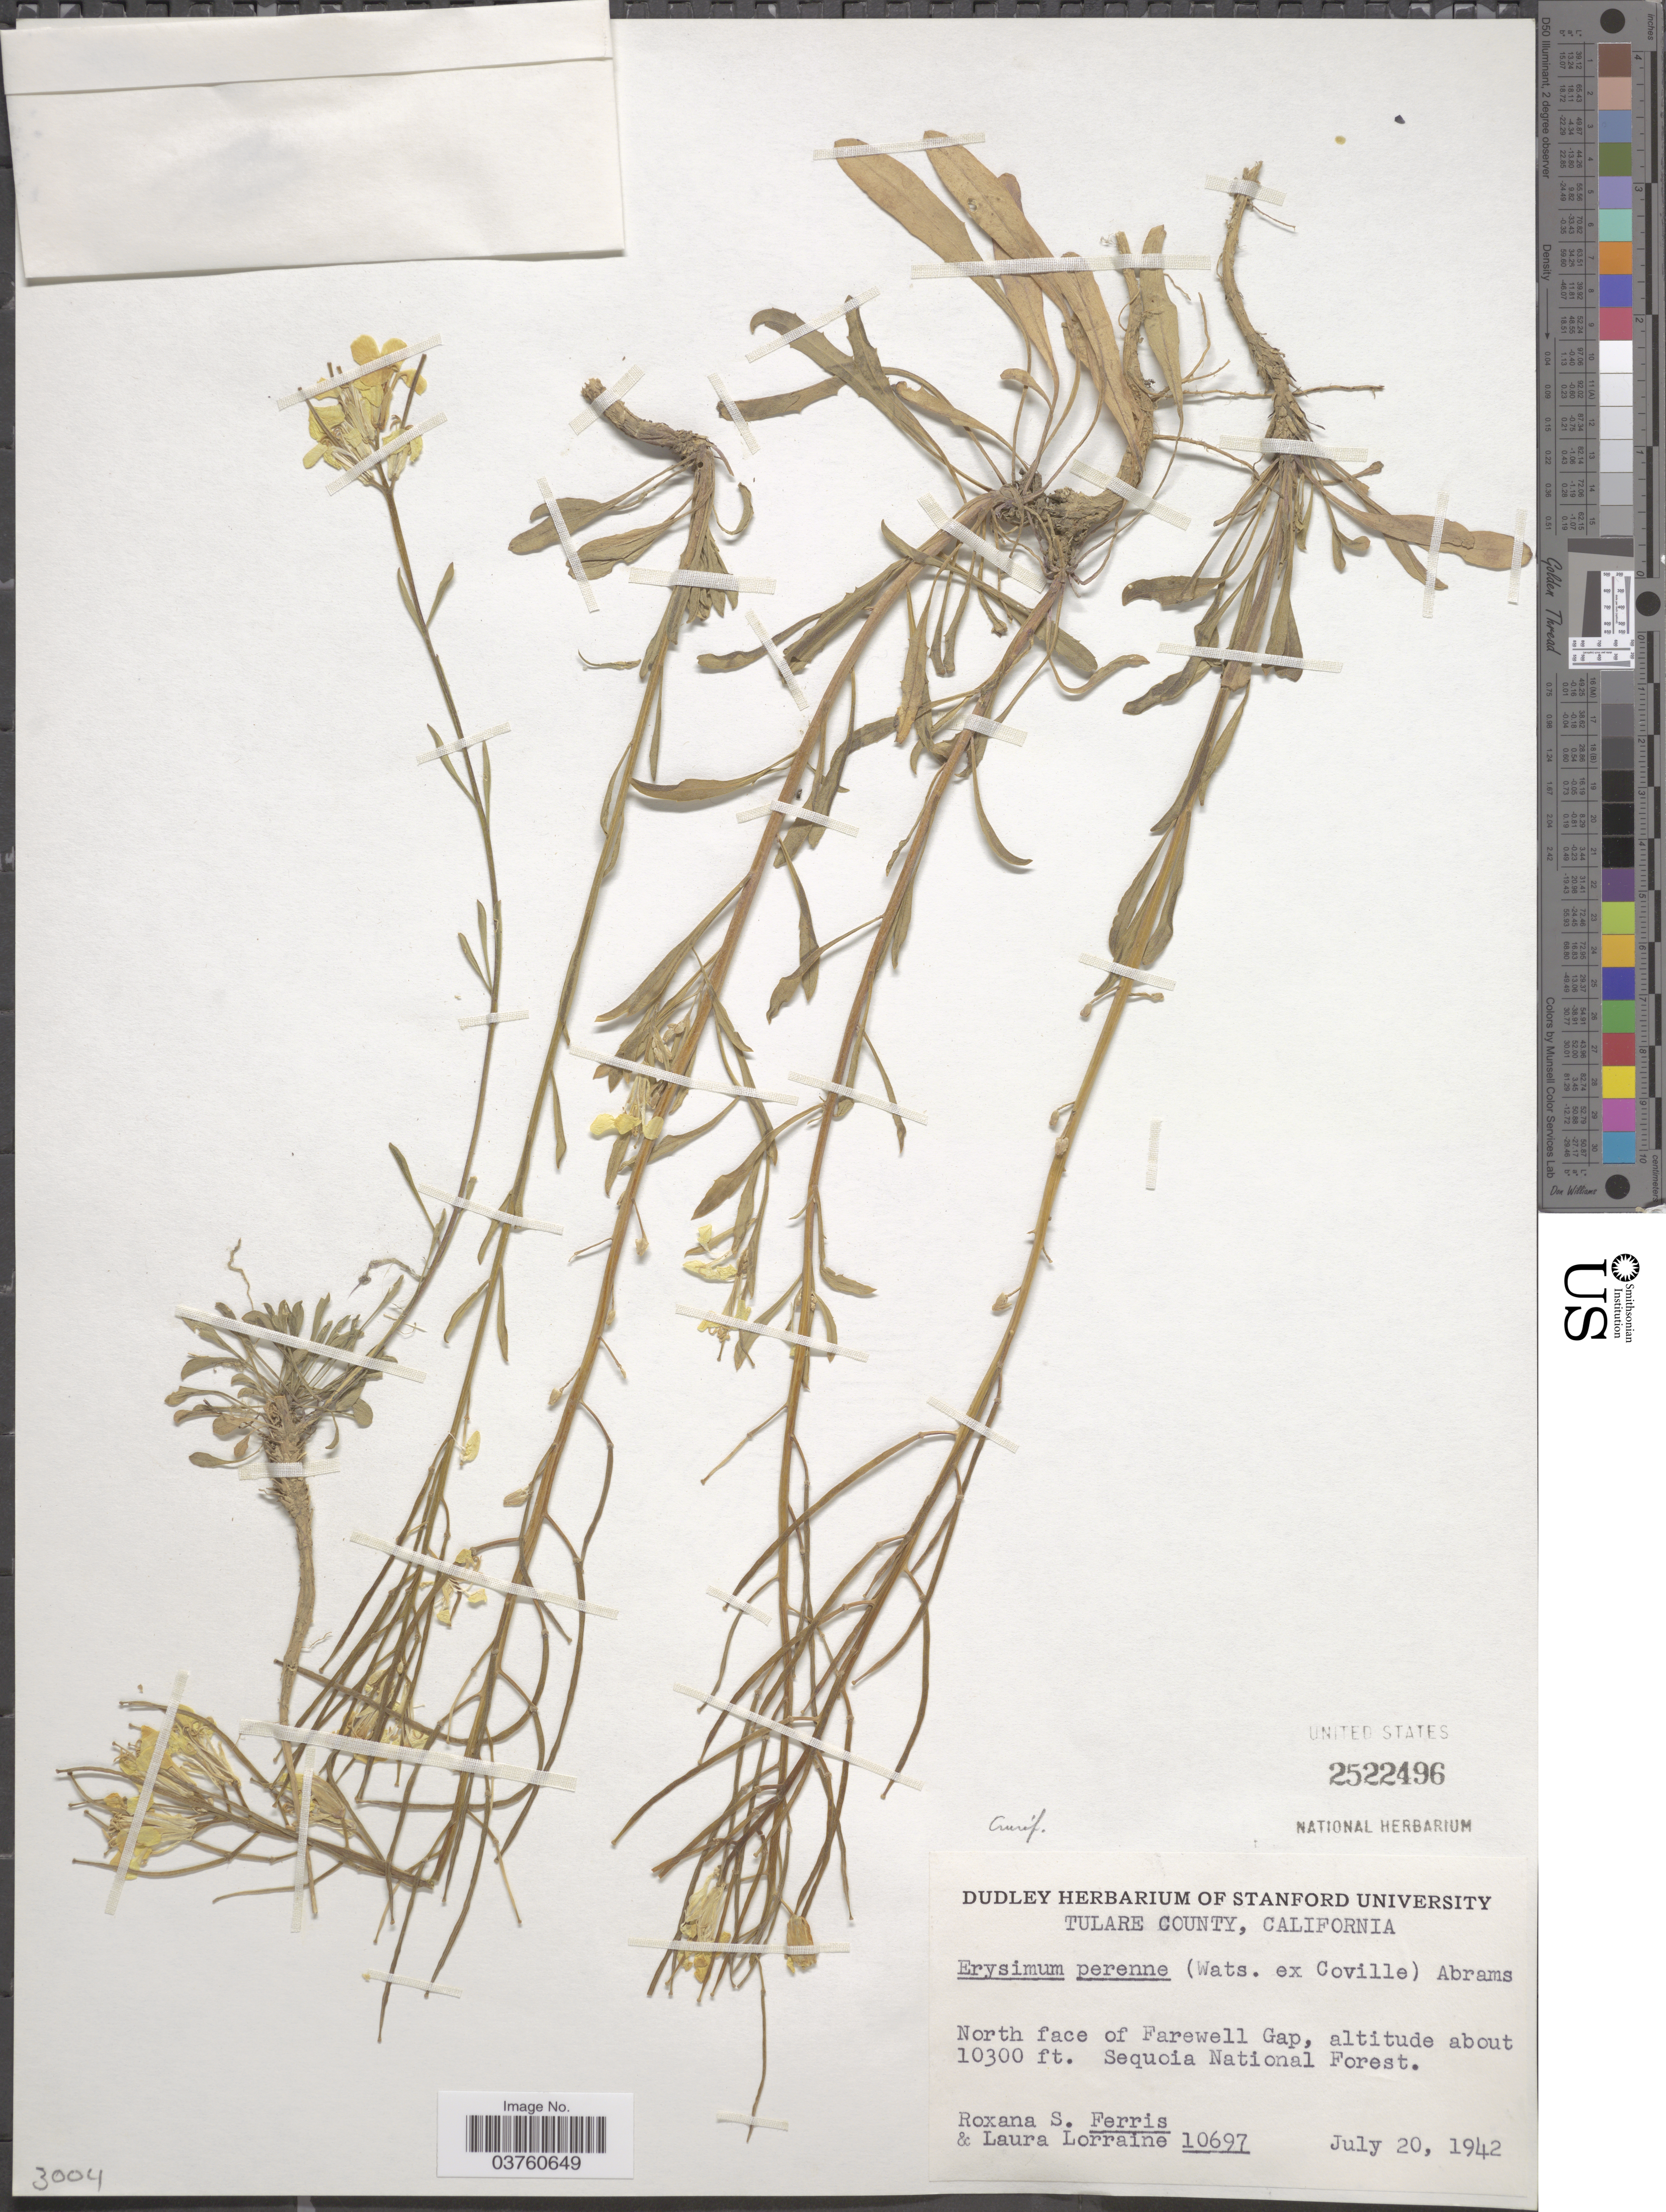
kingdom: Plantae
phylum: Tracheophyta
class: Magnoliopsida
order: Brassicales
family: Brassicaceae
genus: Erysimum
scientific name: Erysimum capitatum subsp. capitatum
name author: (Douglas ex Hook.) Greene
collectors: R. S. Ferris & L. Lorraine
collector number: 10697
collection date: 1942-07-20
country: United States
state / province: California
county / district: Tulare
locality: Tulare County. North face of Farewell Gap. Sequoia National Forest.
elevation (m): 3139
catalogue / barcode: US 2522496